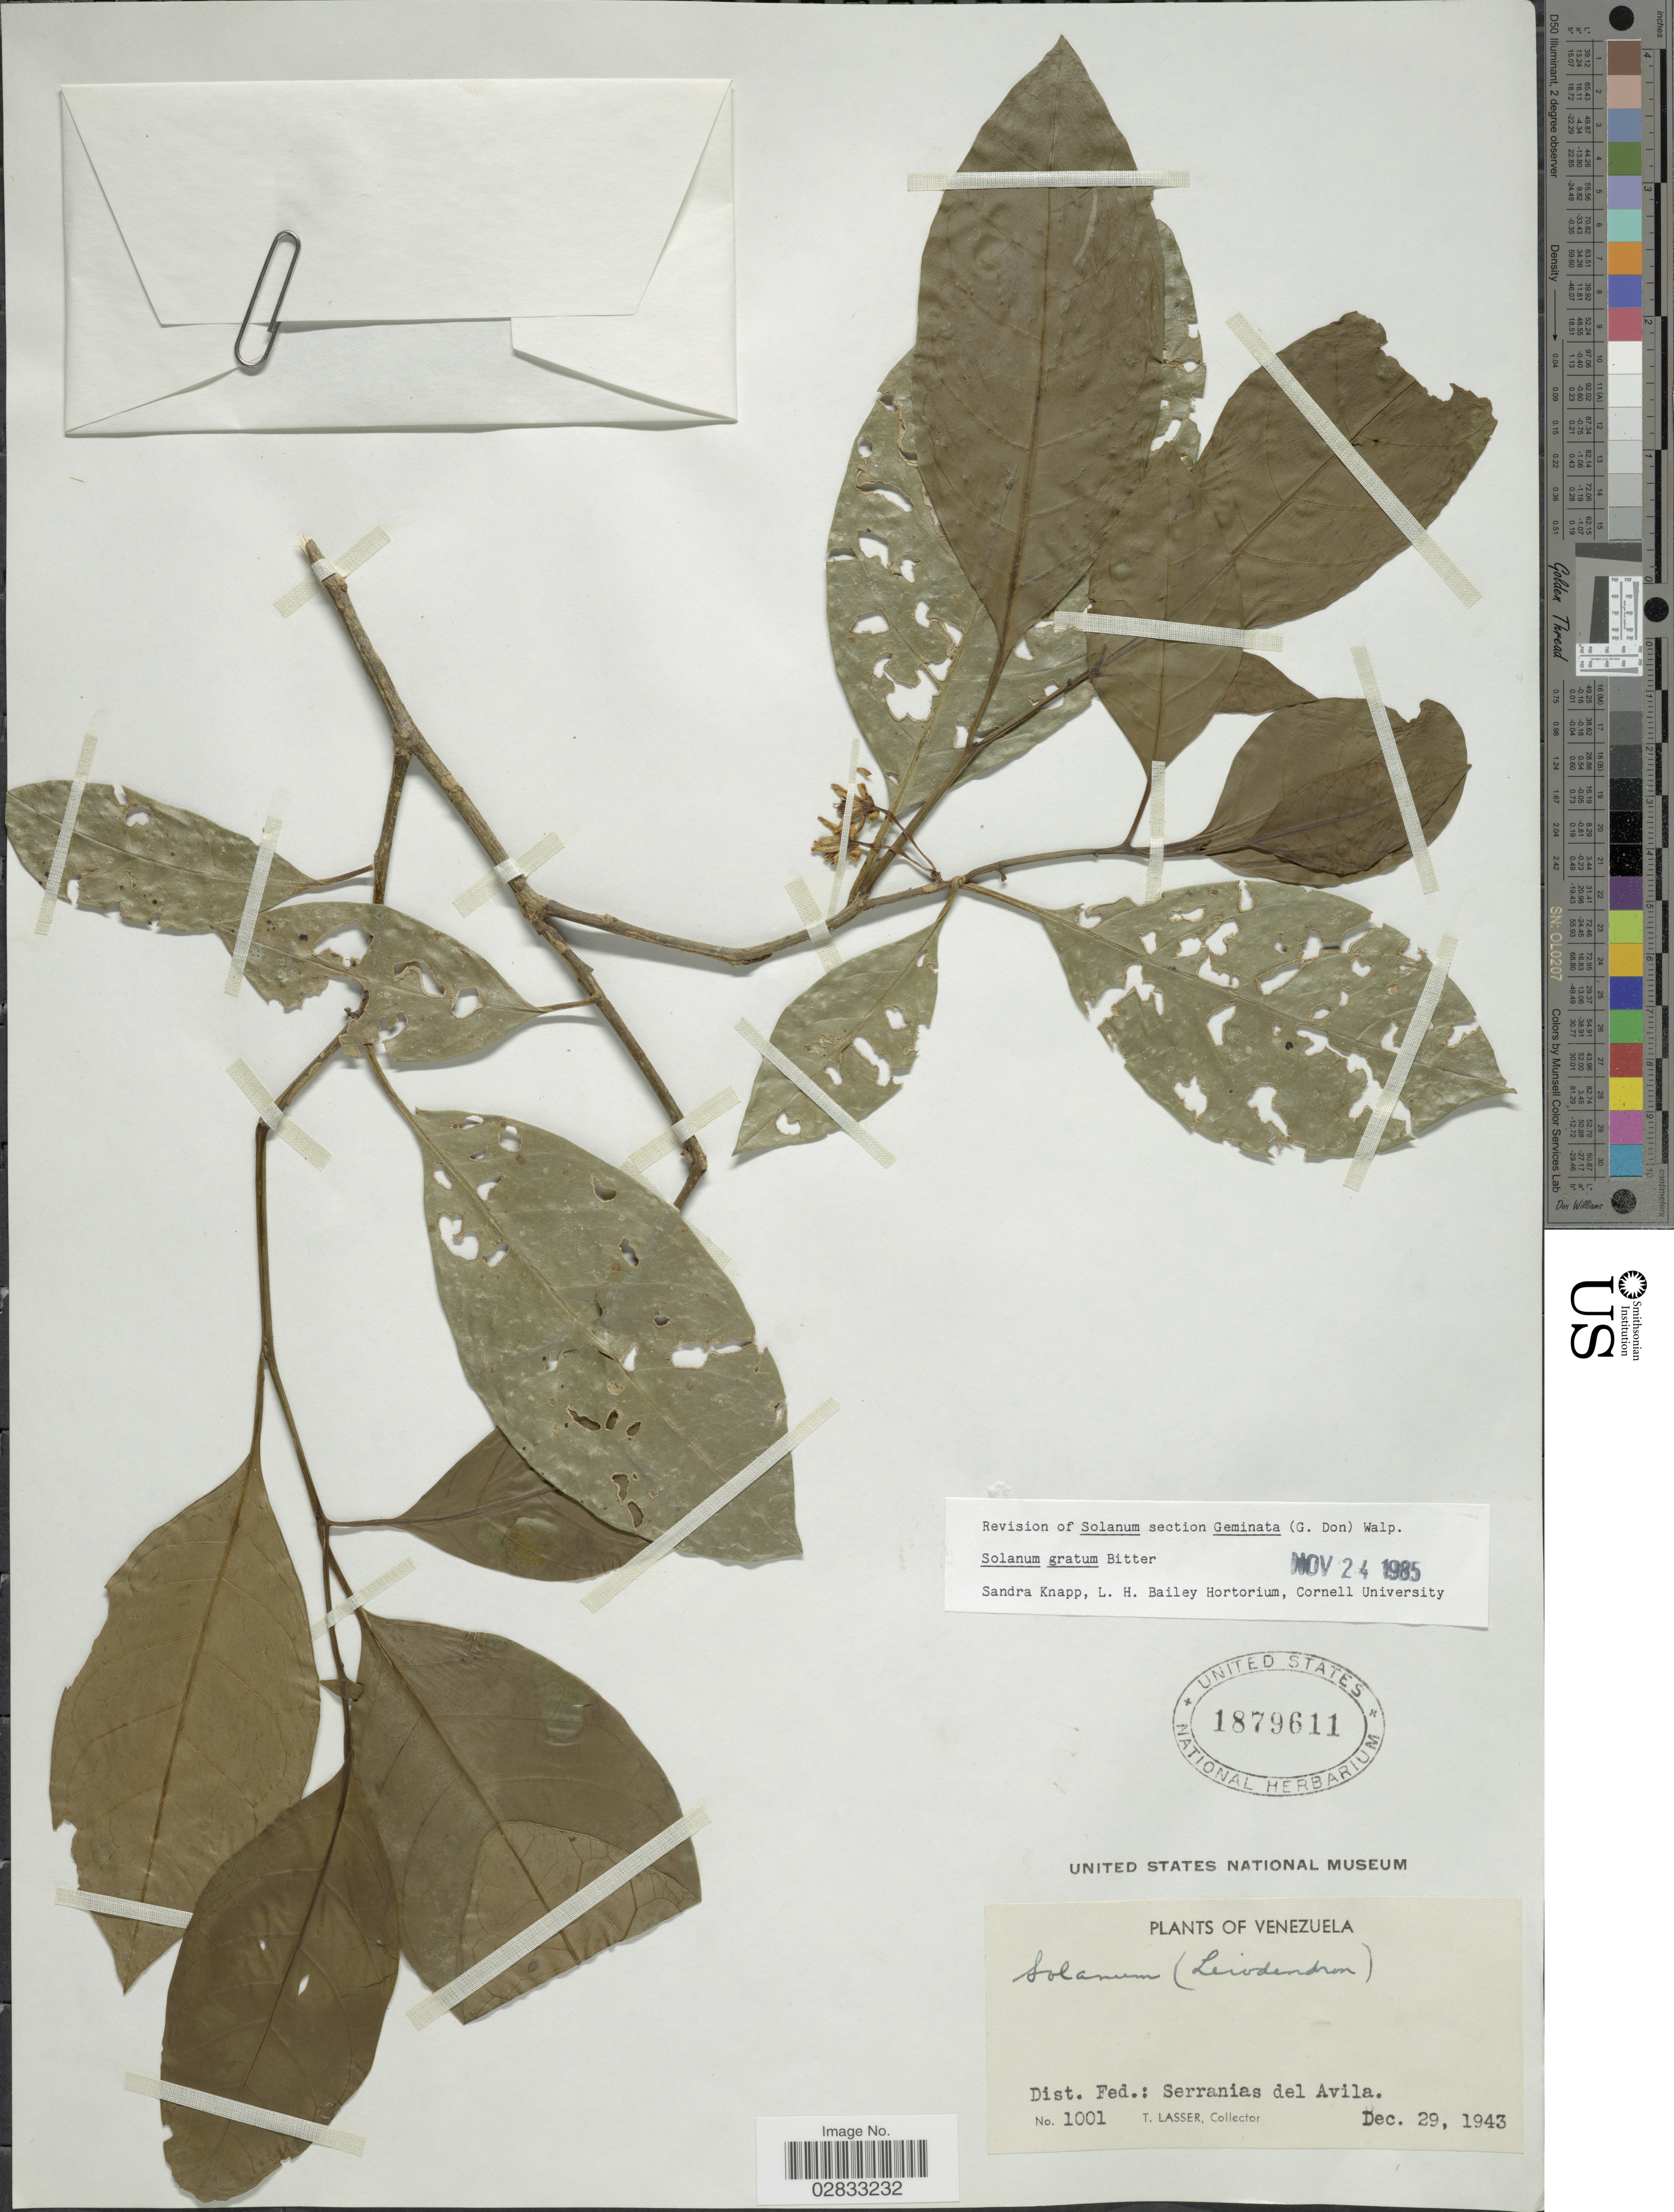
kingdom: Plantae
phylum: Tracheophyta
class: Magnoliopsida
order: Solanales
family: Solanaceae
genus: Solanum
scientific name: Solanum gratum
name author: Bitter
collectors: T. Lasser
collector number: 1001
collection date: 1943-12-29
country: Venezuela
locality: Dist. Fed.: Serranias del Avila.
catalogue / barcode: US 1879611